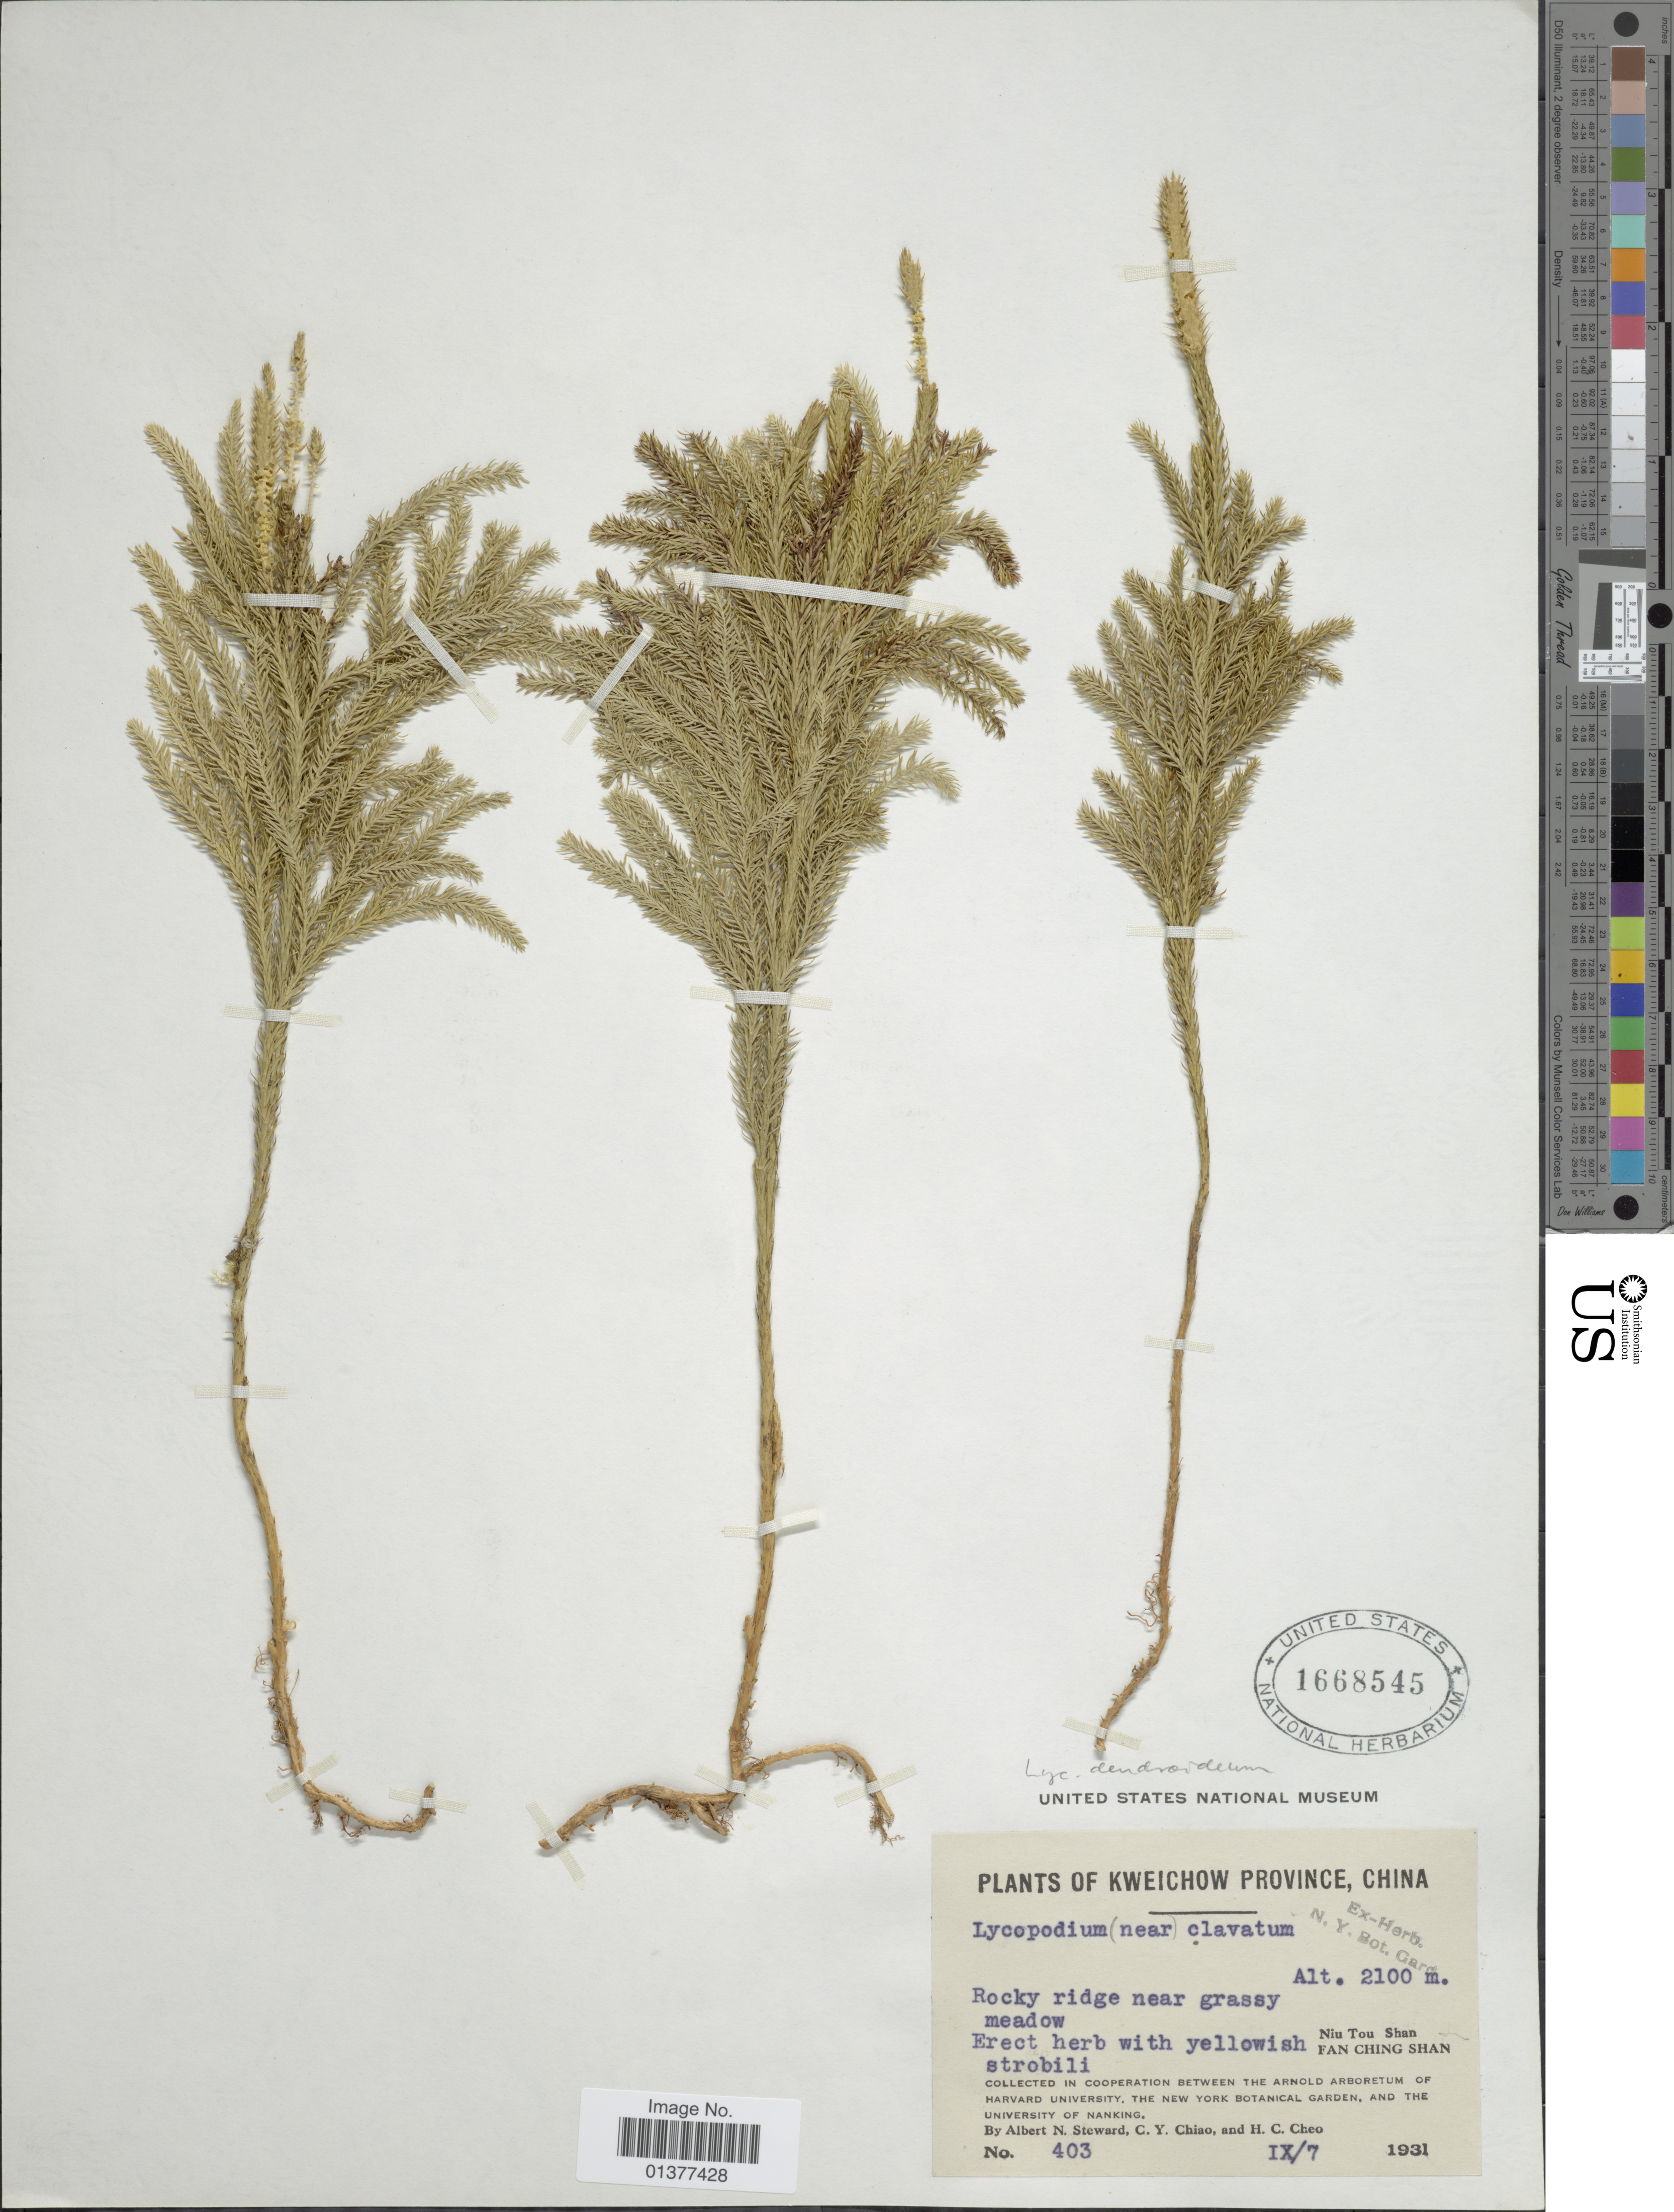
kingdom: Plantae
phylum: Tracheophyta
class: Lycopodiopsida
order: Lycopodiales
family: Lycopodiaceae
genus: Dendrolycopodium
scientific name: Dendrolycopodium dendroideum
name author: (Michx.) A. Haines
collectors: A. N. Steward, C. Y. Chiao & H. Cheo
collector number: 403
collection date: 1931-09-07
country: China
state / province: Guizhou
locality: Kweichow province, Niu Tou Shan, Fan Chin Shan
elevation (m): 2100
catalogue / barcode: US 1668545